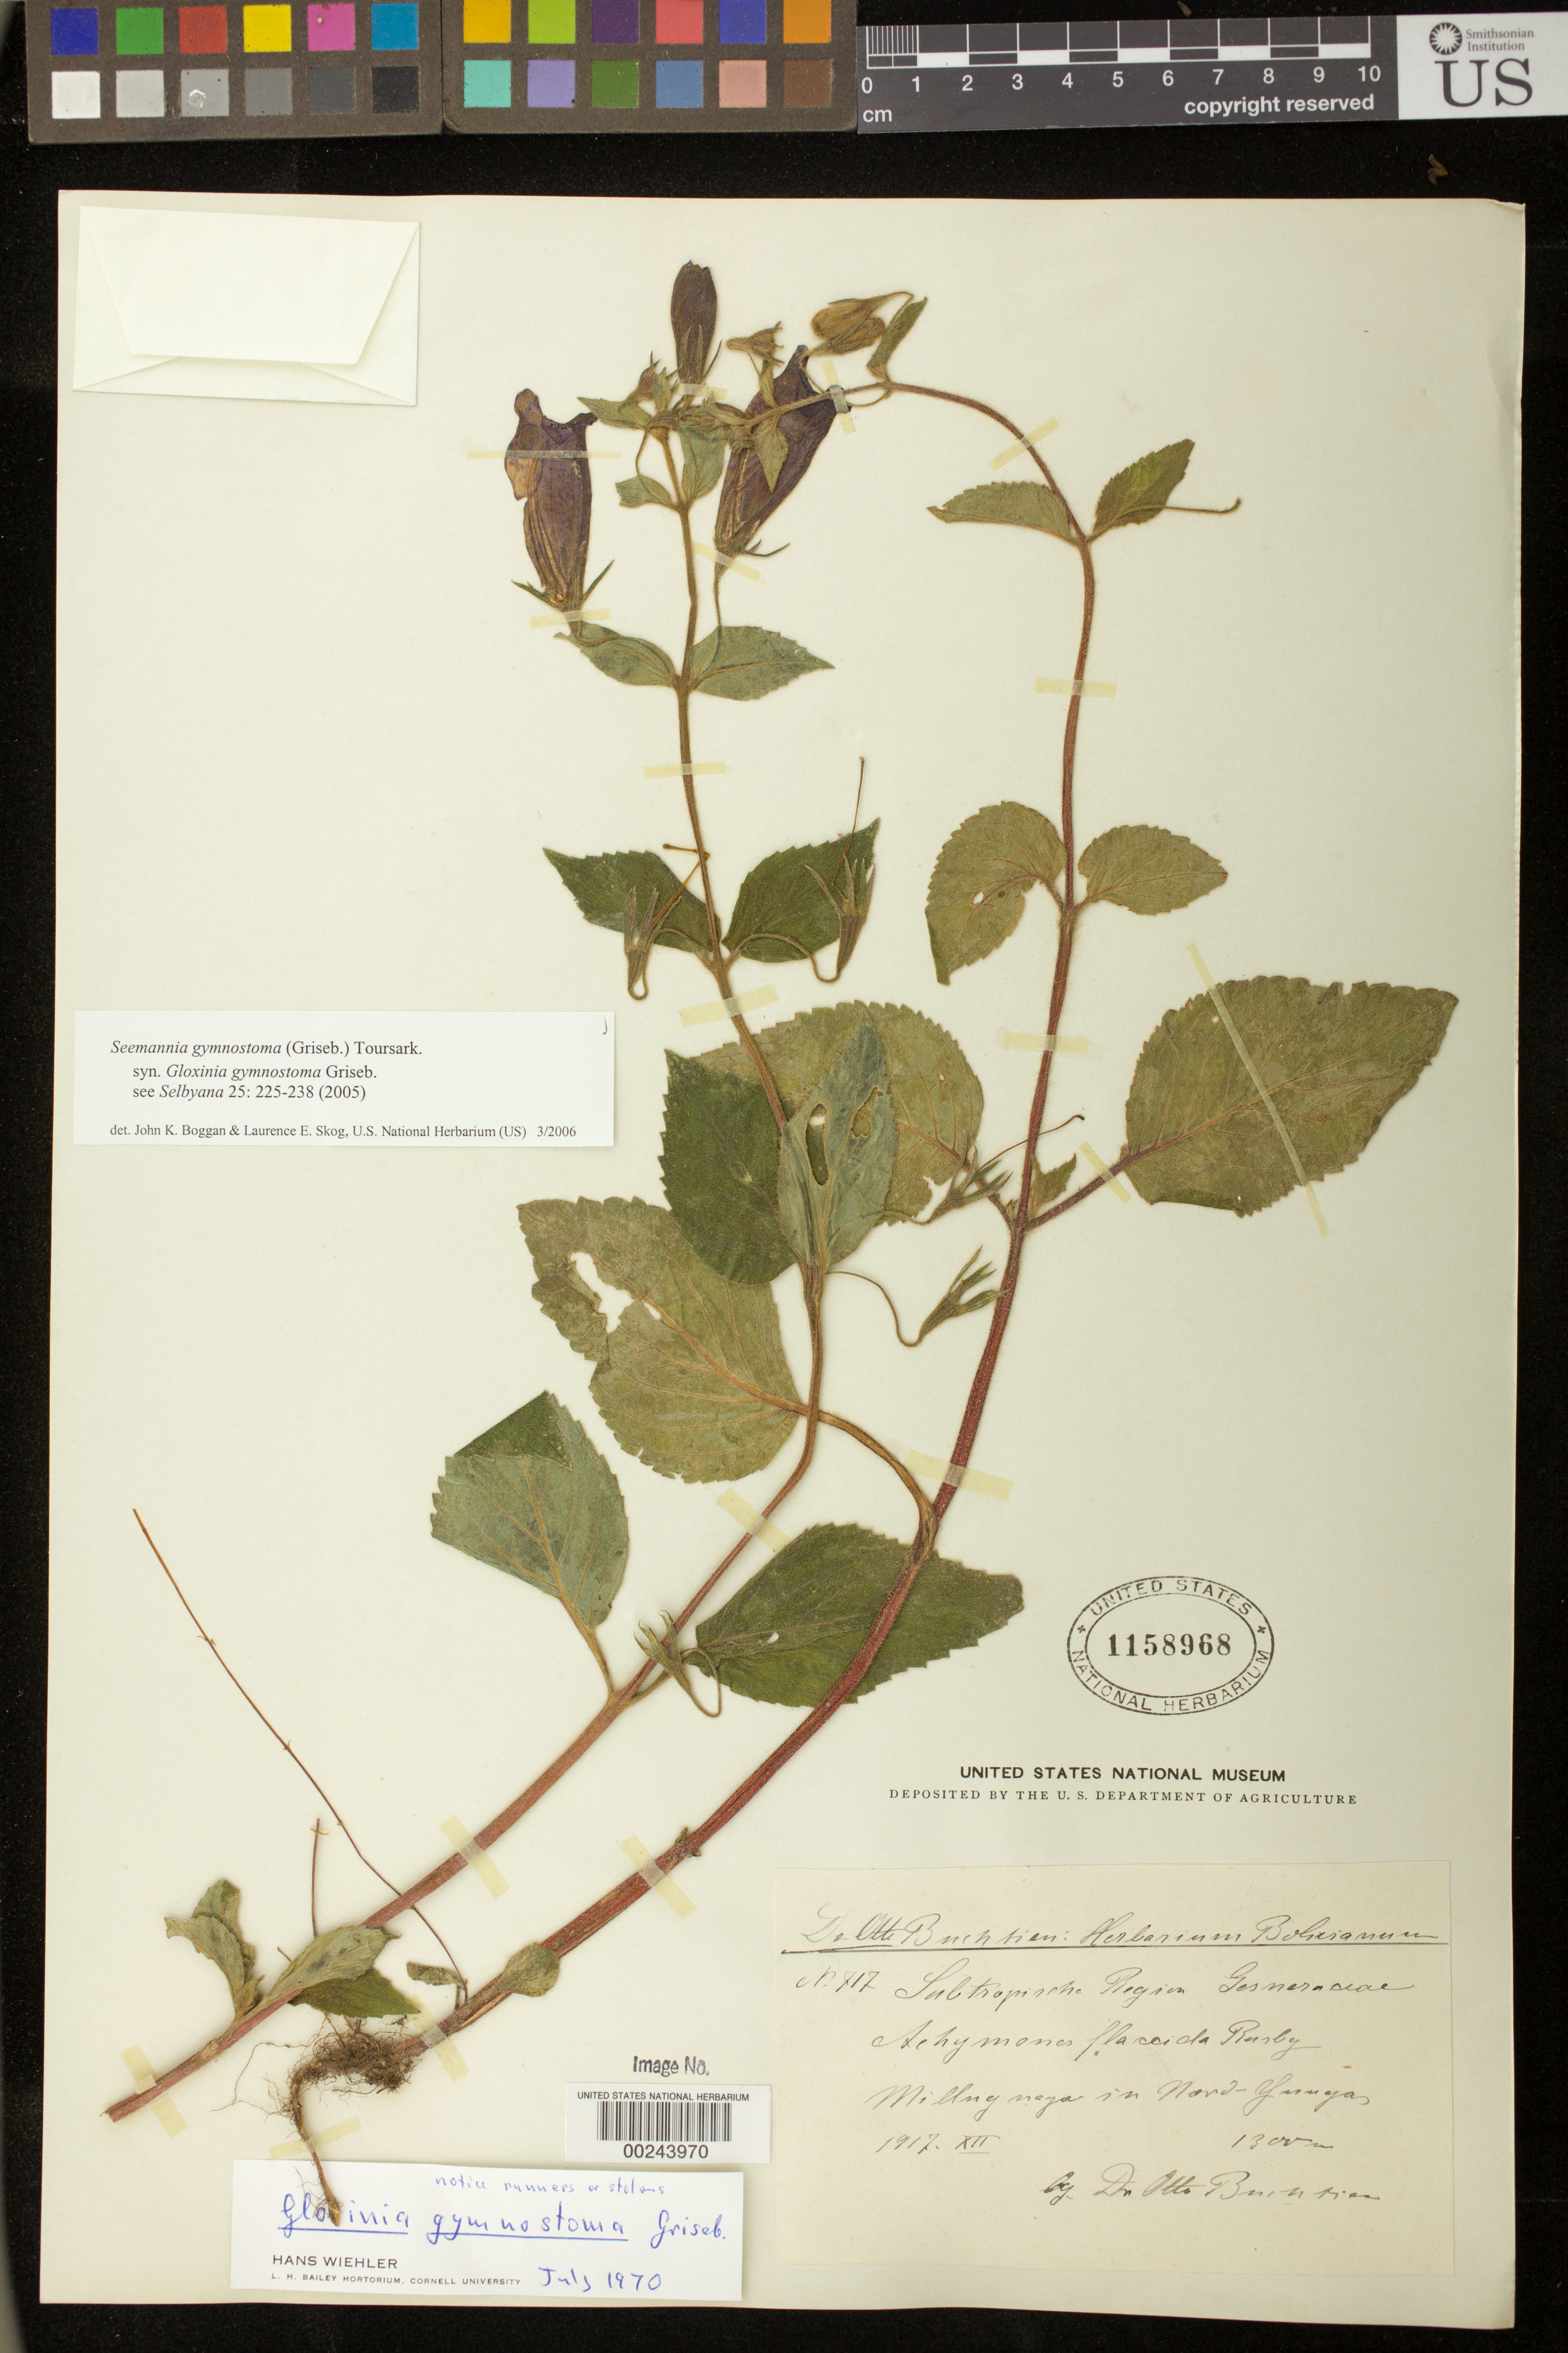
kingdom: Plantae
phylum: Tracheophyta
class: Magnoliopsida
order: Lamiales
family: Gesneriaceae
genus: Seemannia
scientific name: Seemannia gymnostoma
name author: (Griseb.) Toursark.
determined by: Boggan, J. K.; Skog, L. E.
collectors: O. Buchtien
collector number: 717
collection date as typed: Dec 1917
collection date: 1917-12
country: Bolivia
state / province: La Paz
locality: Milluynaya in Nord-Yungas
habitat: Subtropical region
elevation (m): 1300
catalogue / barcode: US 1158968